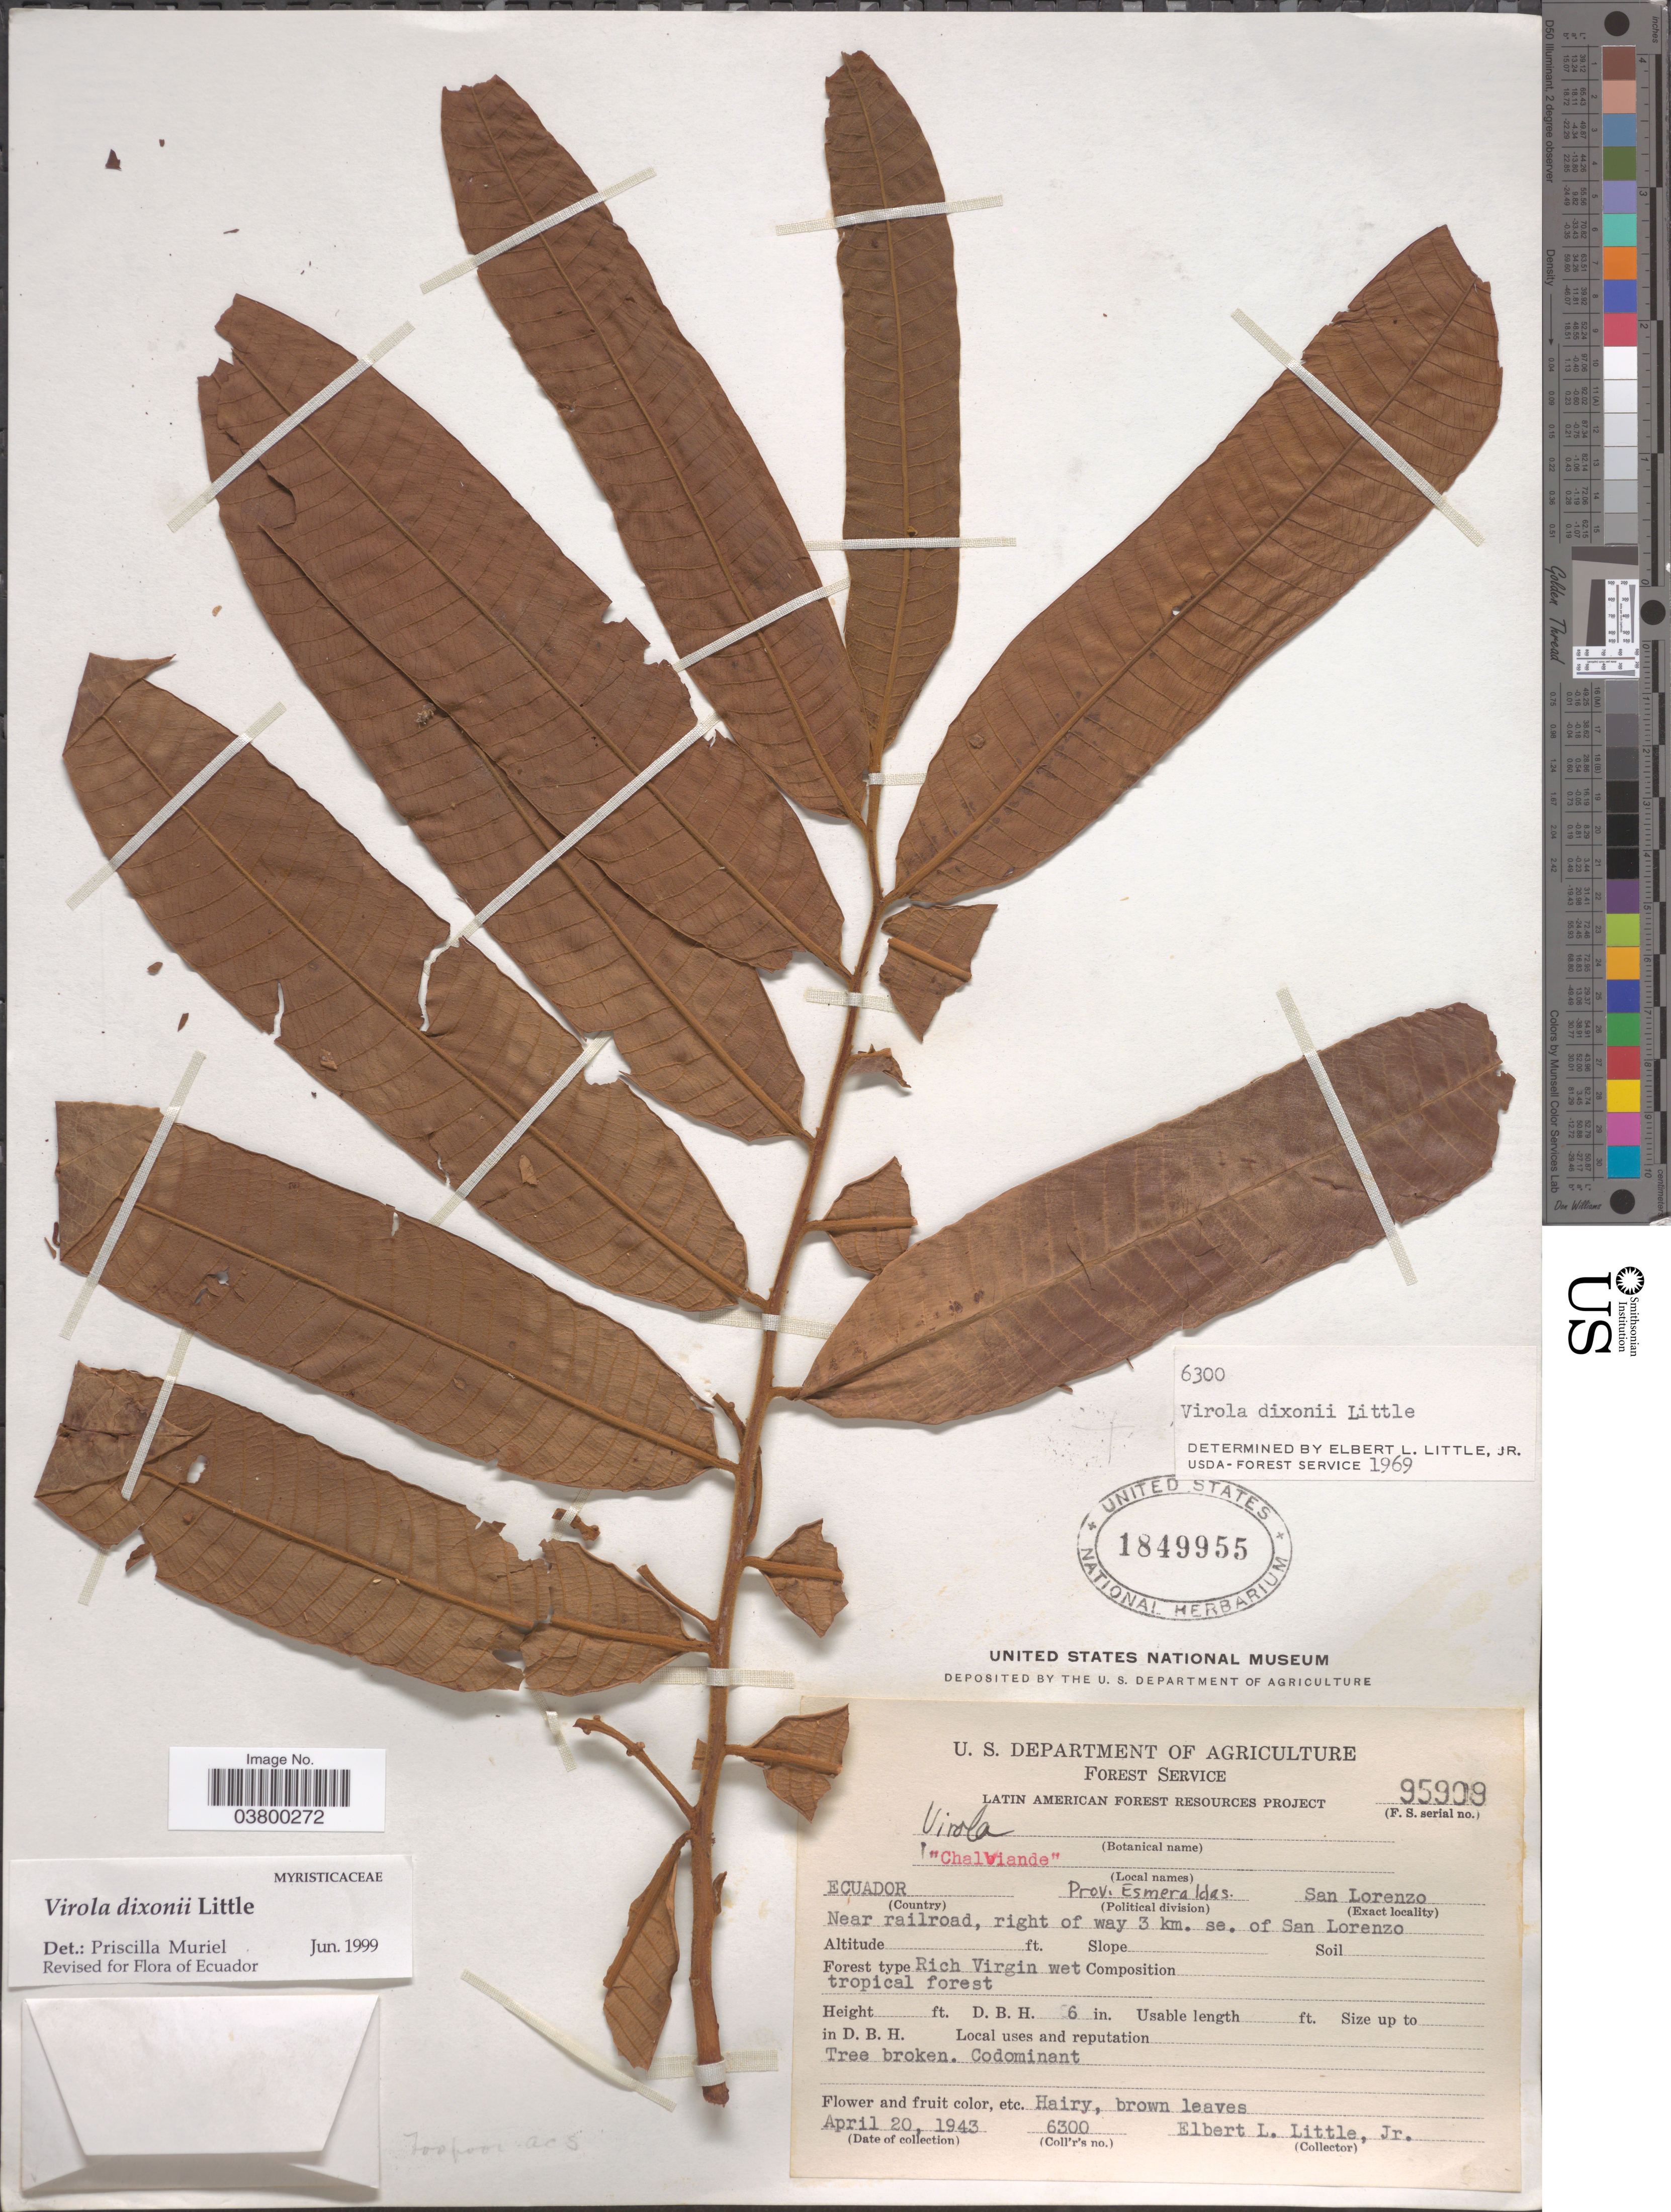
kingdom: Plantae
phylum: Tracheophyta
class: Magnoliopsida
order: Magnoliales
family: Myristicaceae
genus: Virola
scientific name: Virola dixonii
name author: Little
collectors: E. L. Little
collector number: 6300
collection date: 1943-04-20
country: Ecuador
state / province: Esmeraldas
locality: San Lorenzo. Near railroad, right of way 3 km. se. of San Lorenzo.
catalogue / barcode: US 1849955